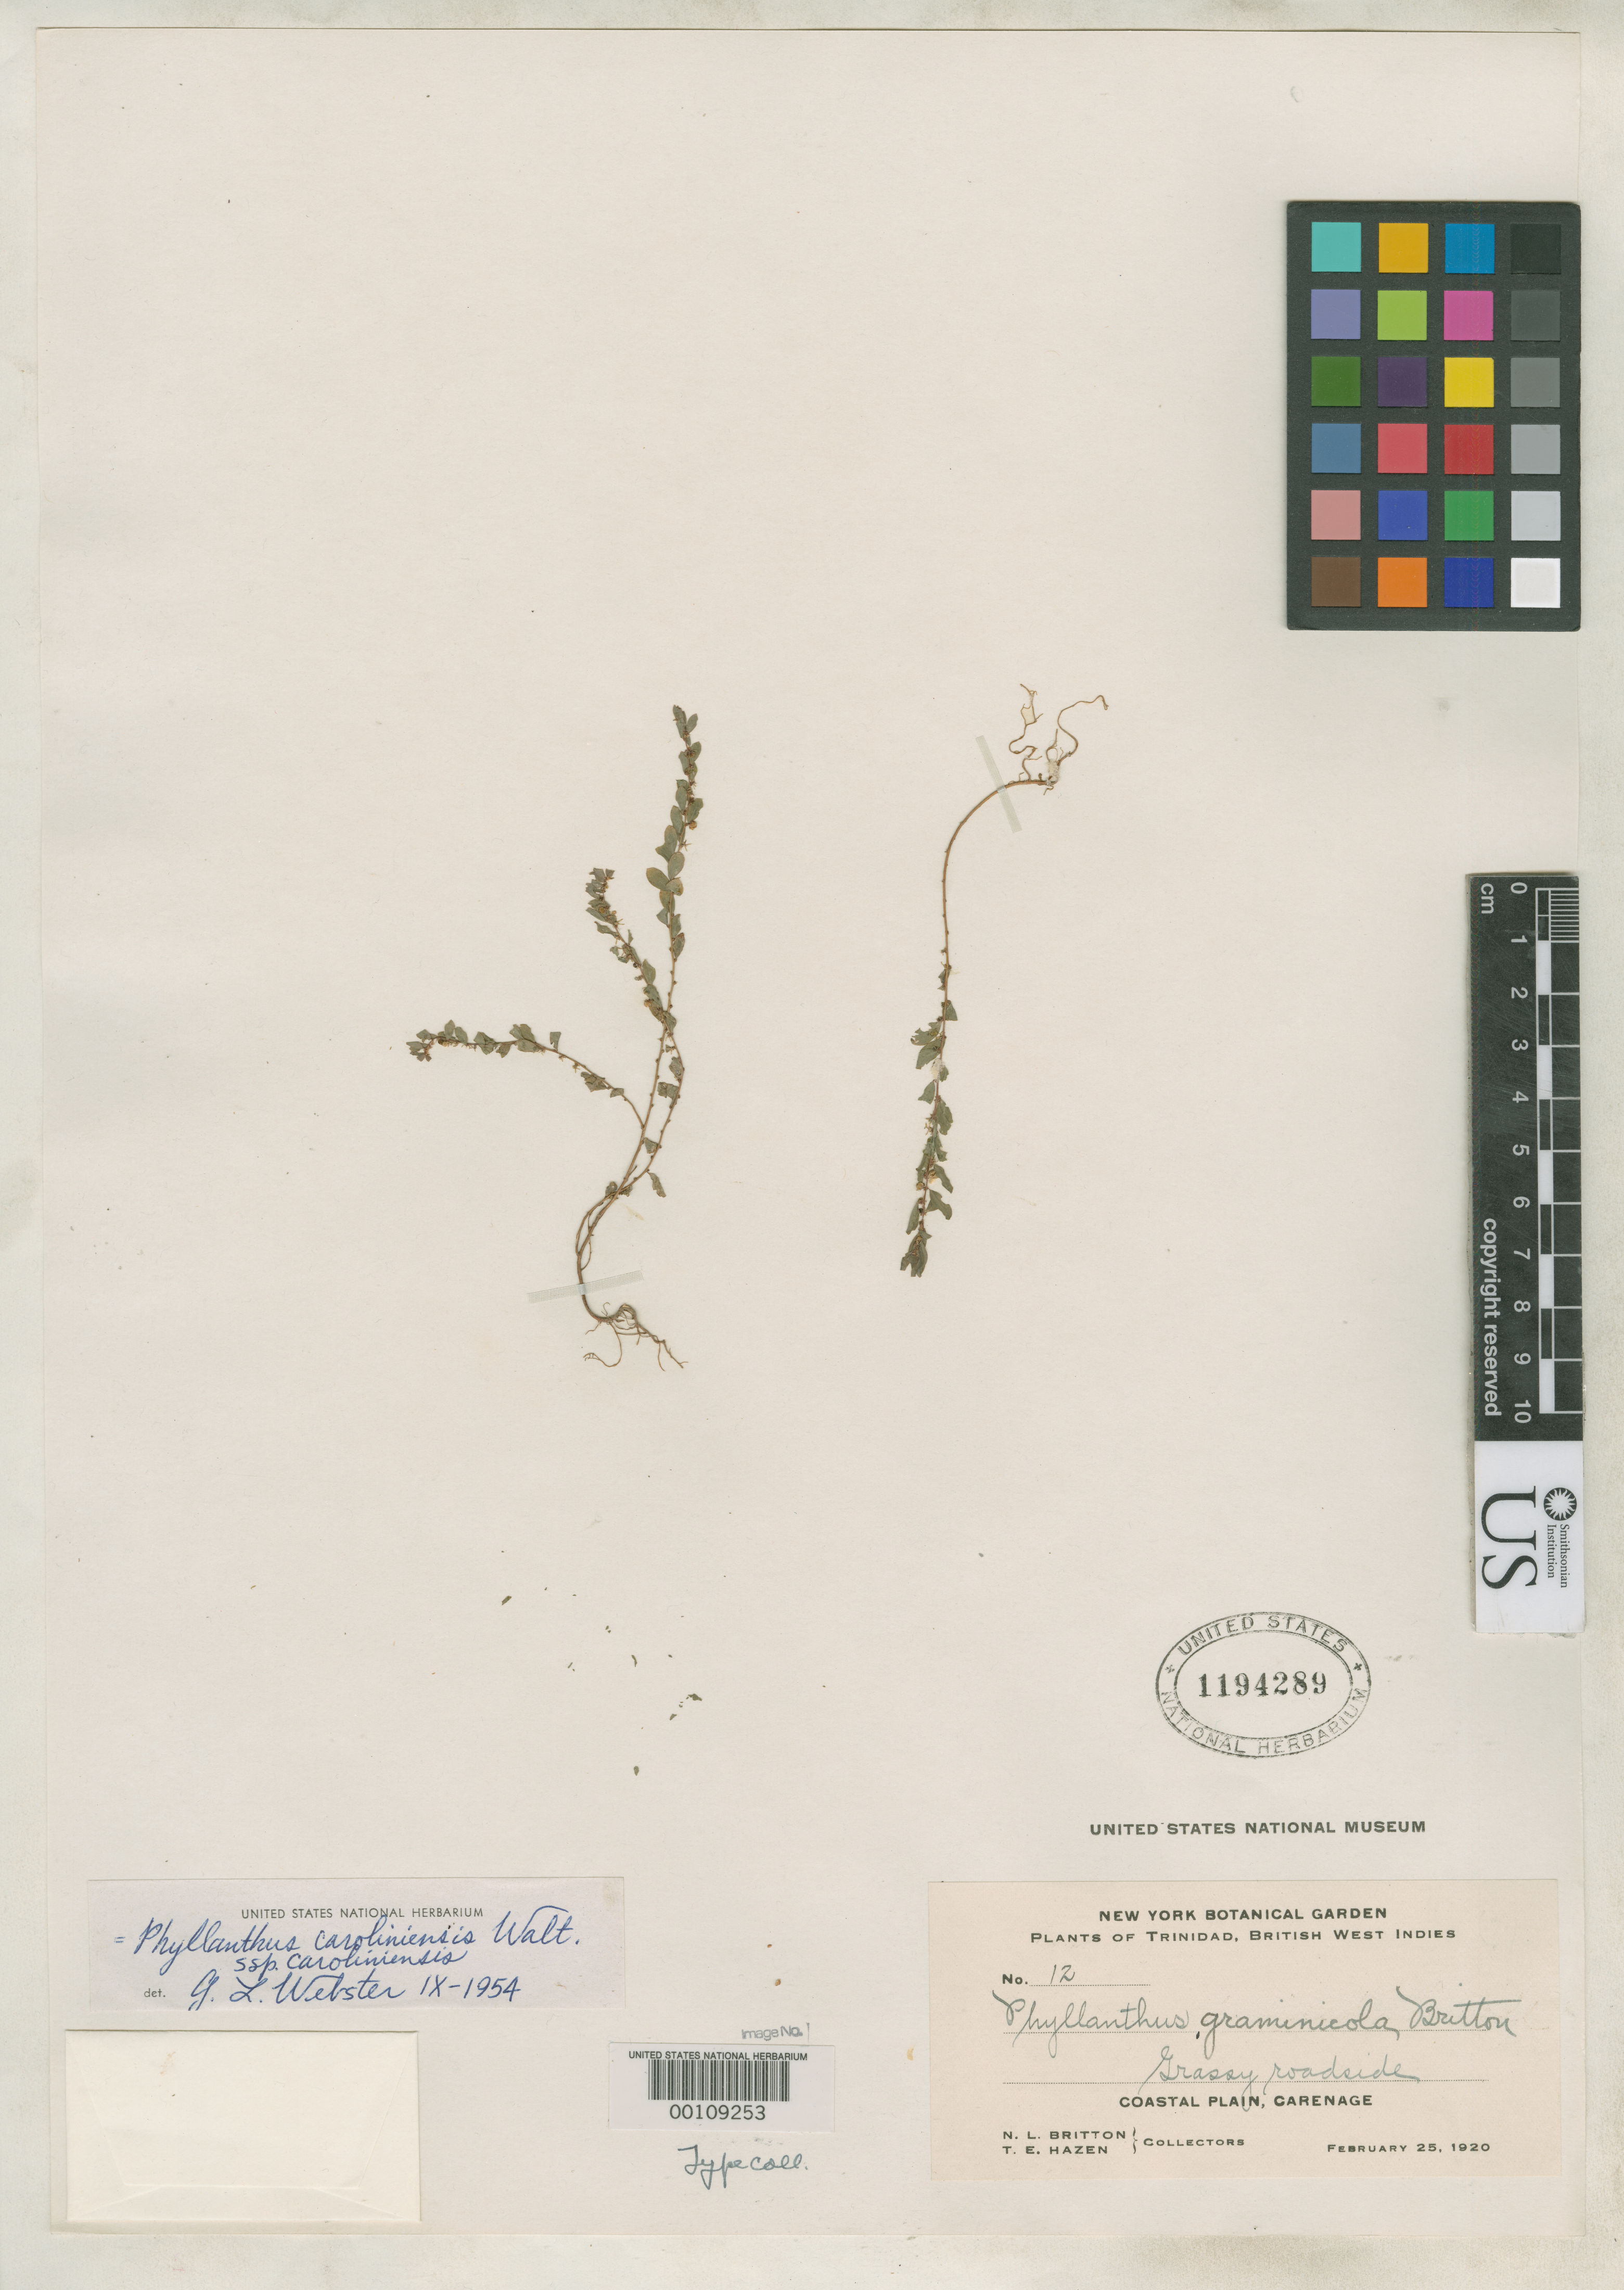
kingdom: Plantae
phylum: Tracheophyta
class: Magnoliopsida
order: Malpighiales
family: Phyllanthaceae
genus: Phyllanthus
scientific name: Phyllanthus graminicola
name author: Britton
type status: Isotype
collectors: N. Britton & T. E. Hazen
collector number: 12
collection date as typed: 25 Feb 1920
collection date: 1920-02-25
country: Trinidad and Tobago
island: Trinidad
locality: Carenage.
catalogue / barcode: US 1194289